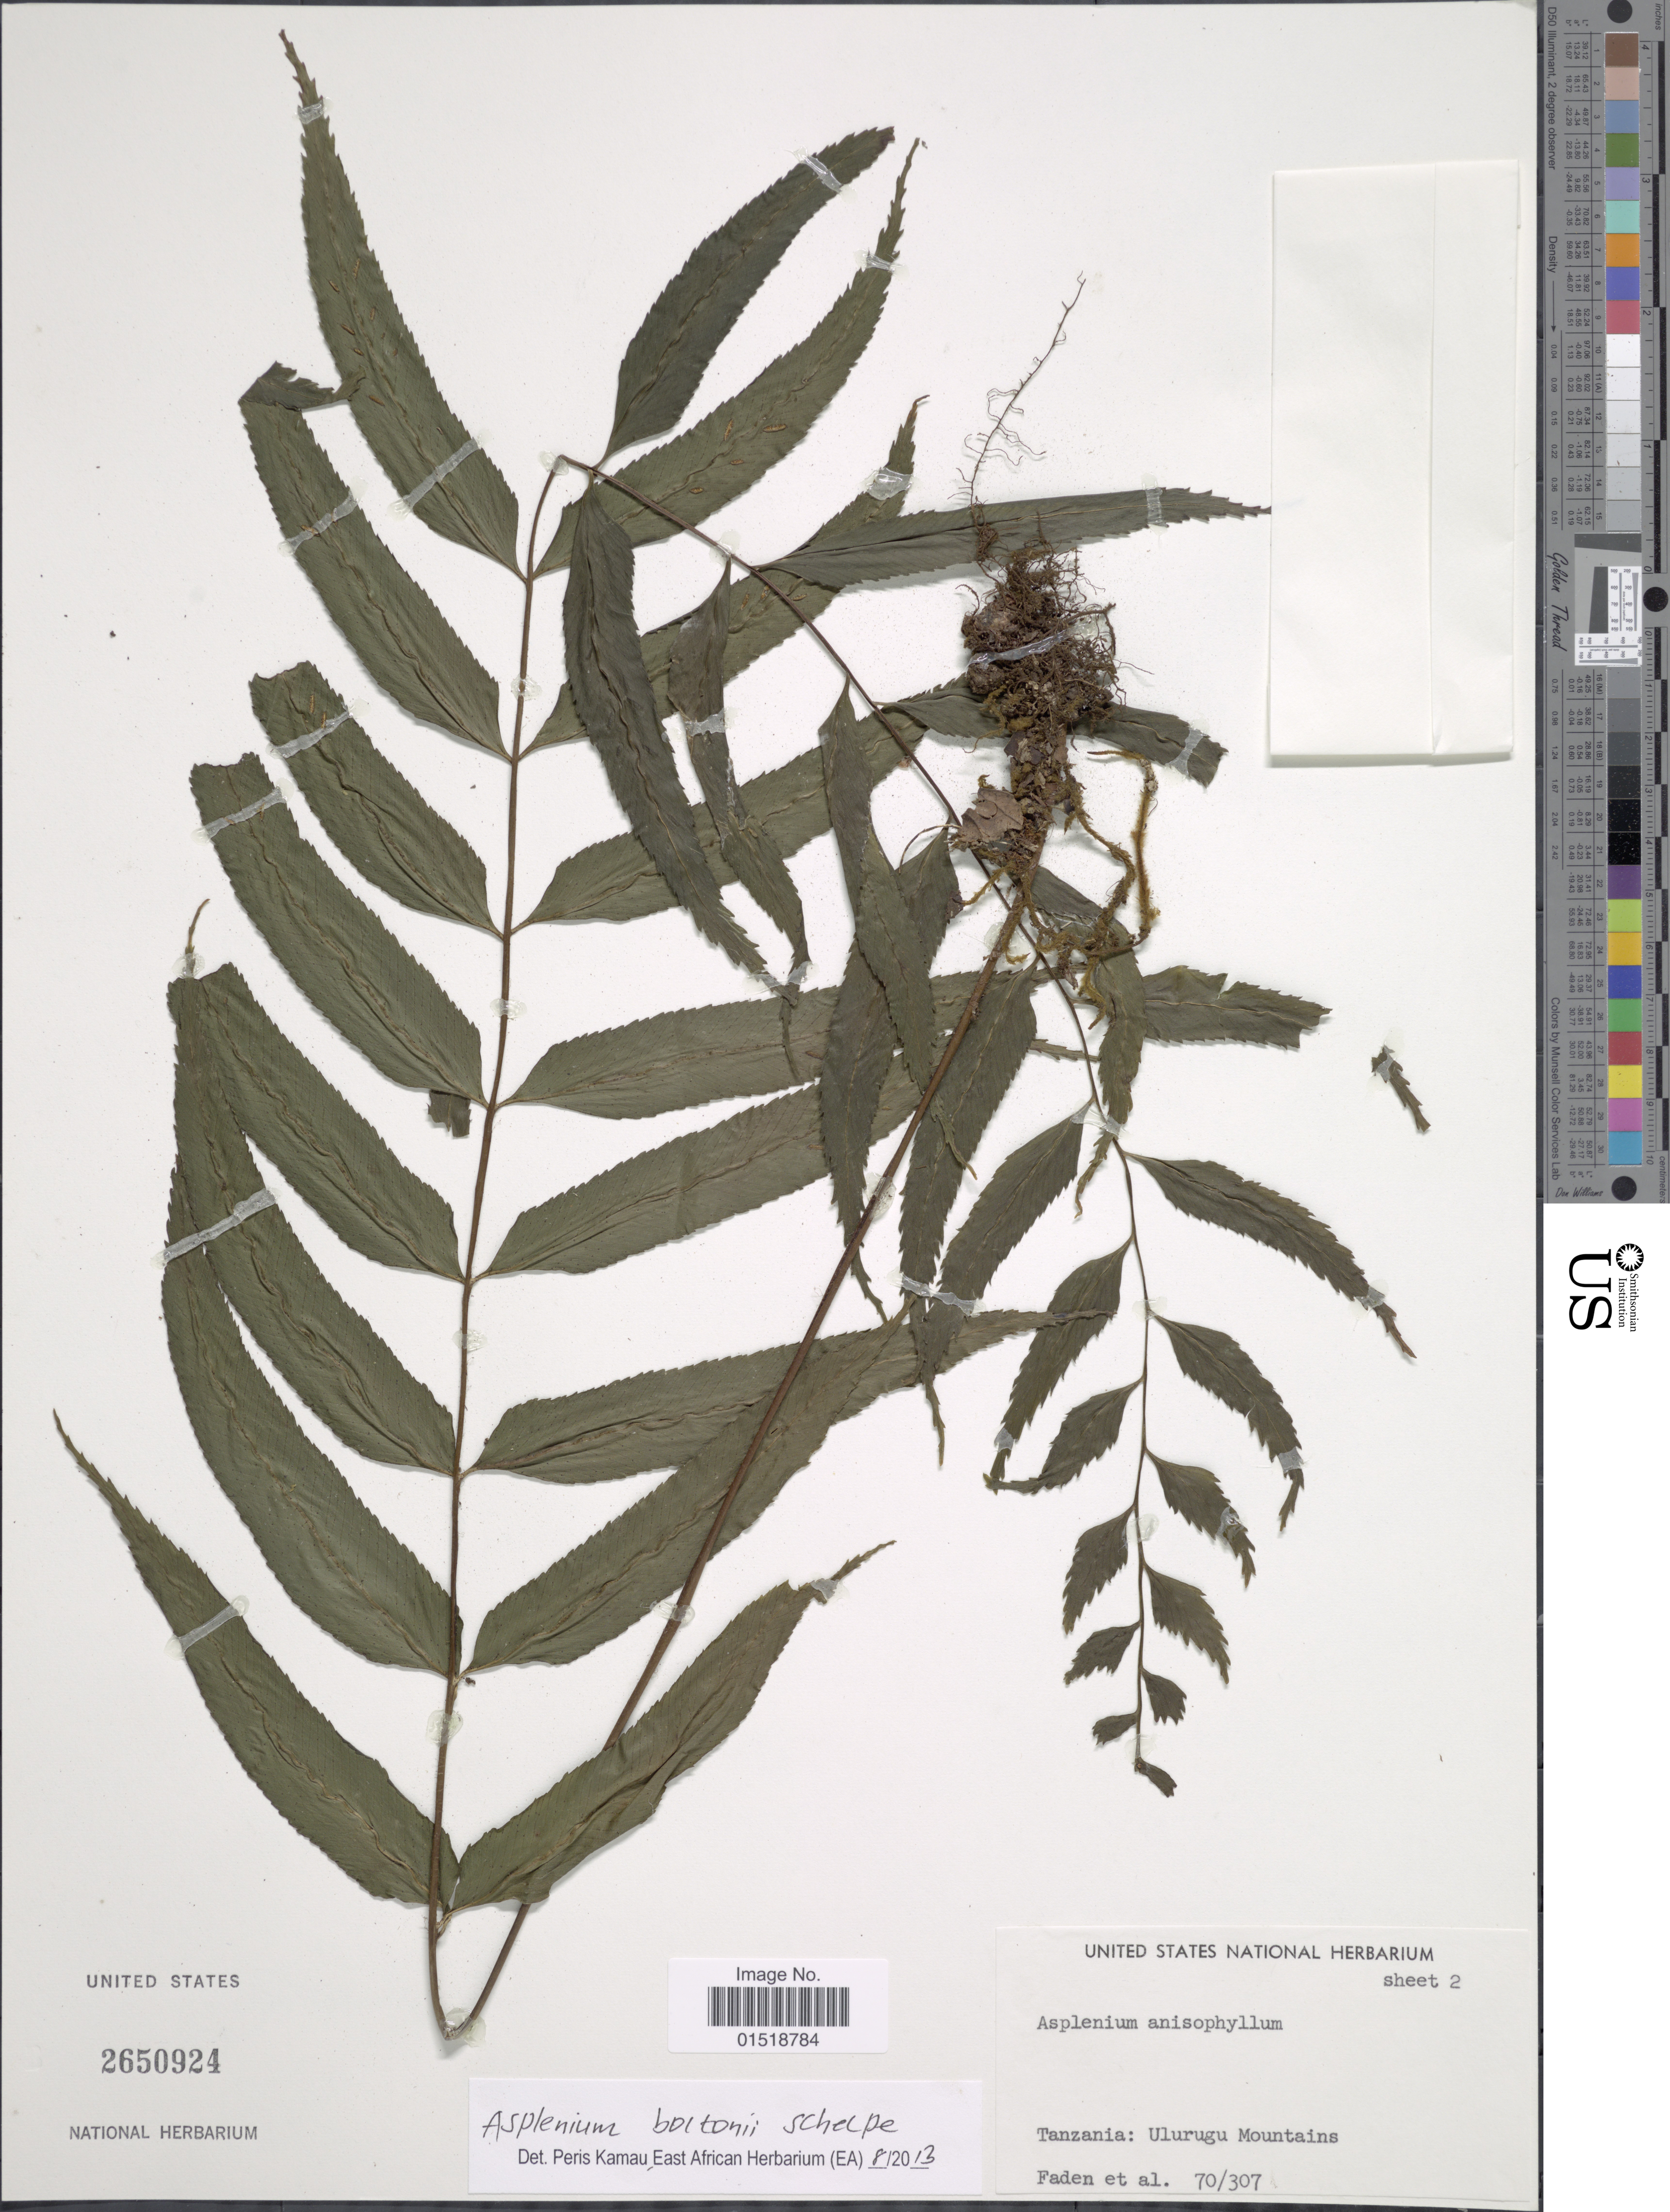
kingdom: Plantae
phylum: Tracheophyta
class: Polypodiopsida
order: Polypodiales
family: Aspleniaceae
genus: Asplenium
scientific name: Asplenium boltonii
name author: Hook. ex Schelpe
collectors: -- Faden & et al.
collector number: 70/307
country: Tanzania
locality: Uluguru Mountains.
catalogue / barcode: US 2650924